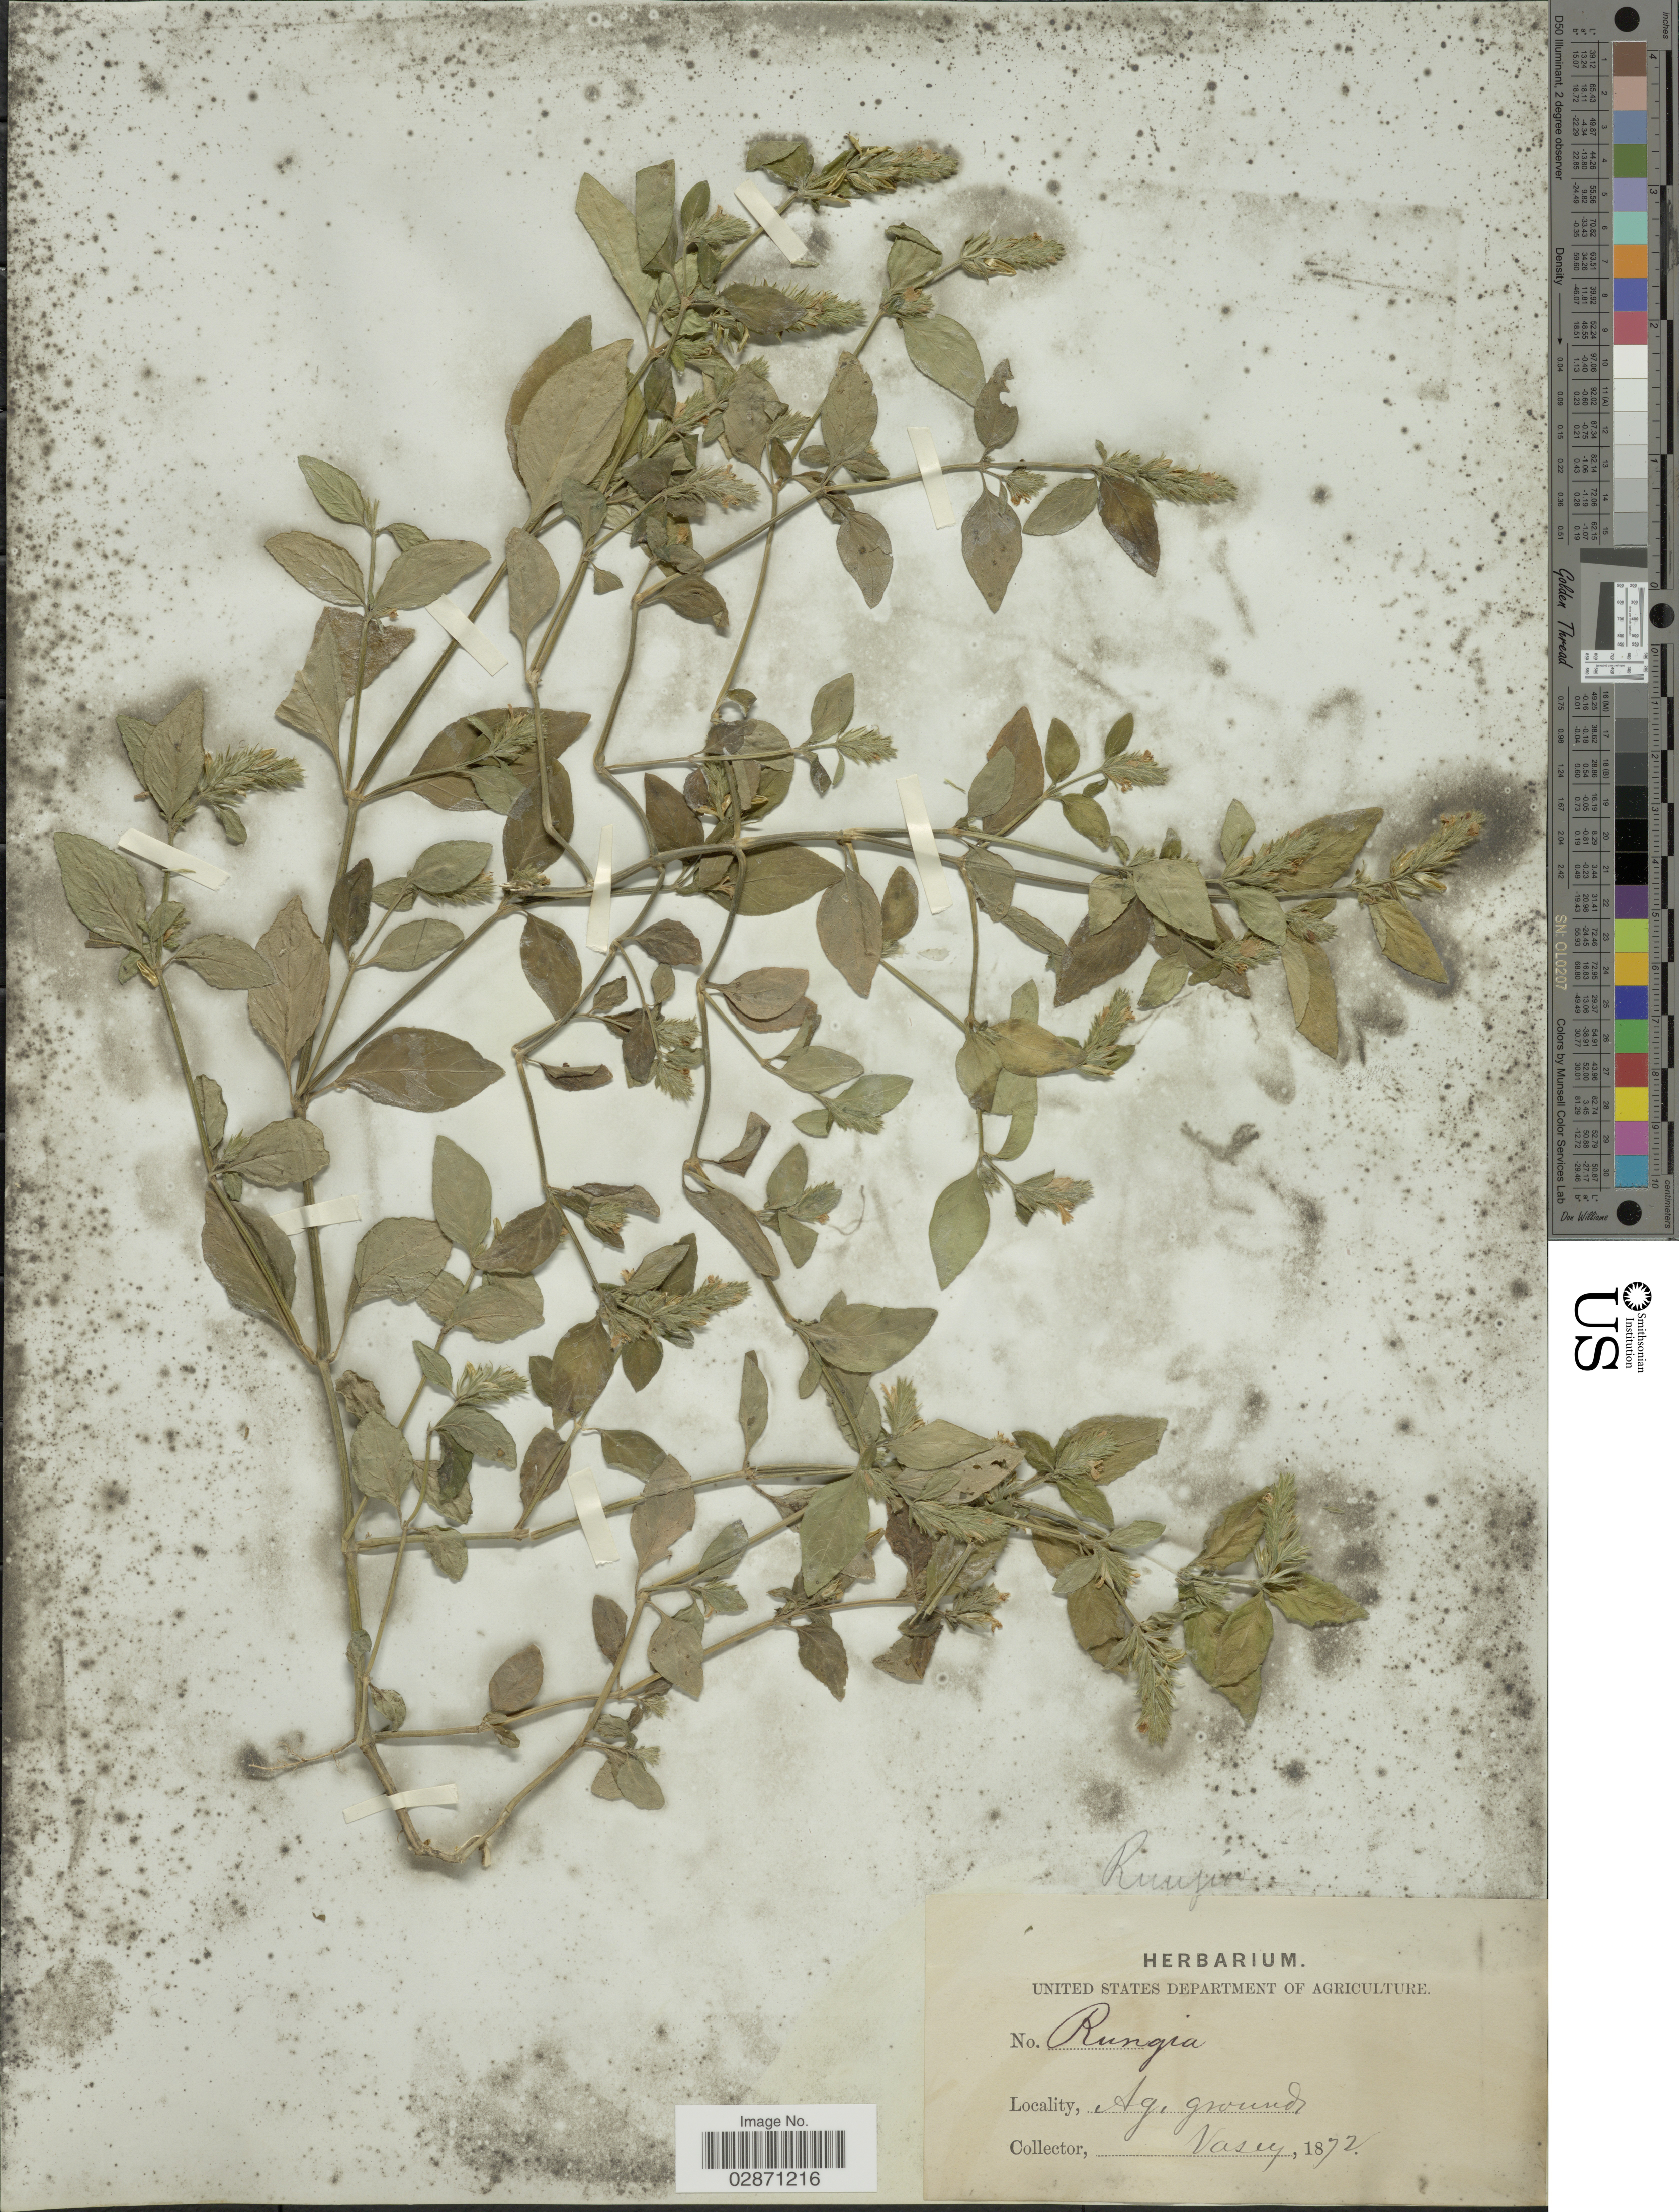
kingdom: Plantae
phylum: Tracheophyta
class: Magnoliopsida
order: Lamiales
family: Acanthaceae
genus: Rungia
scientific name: Rungia sp.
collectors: Vasey, --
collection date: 1872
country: United States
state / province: District of Columbia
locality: Ag. grounds.